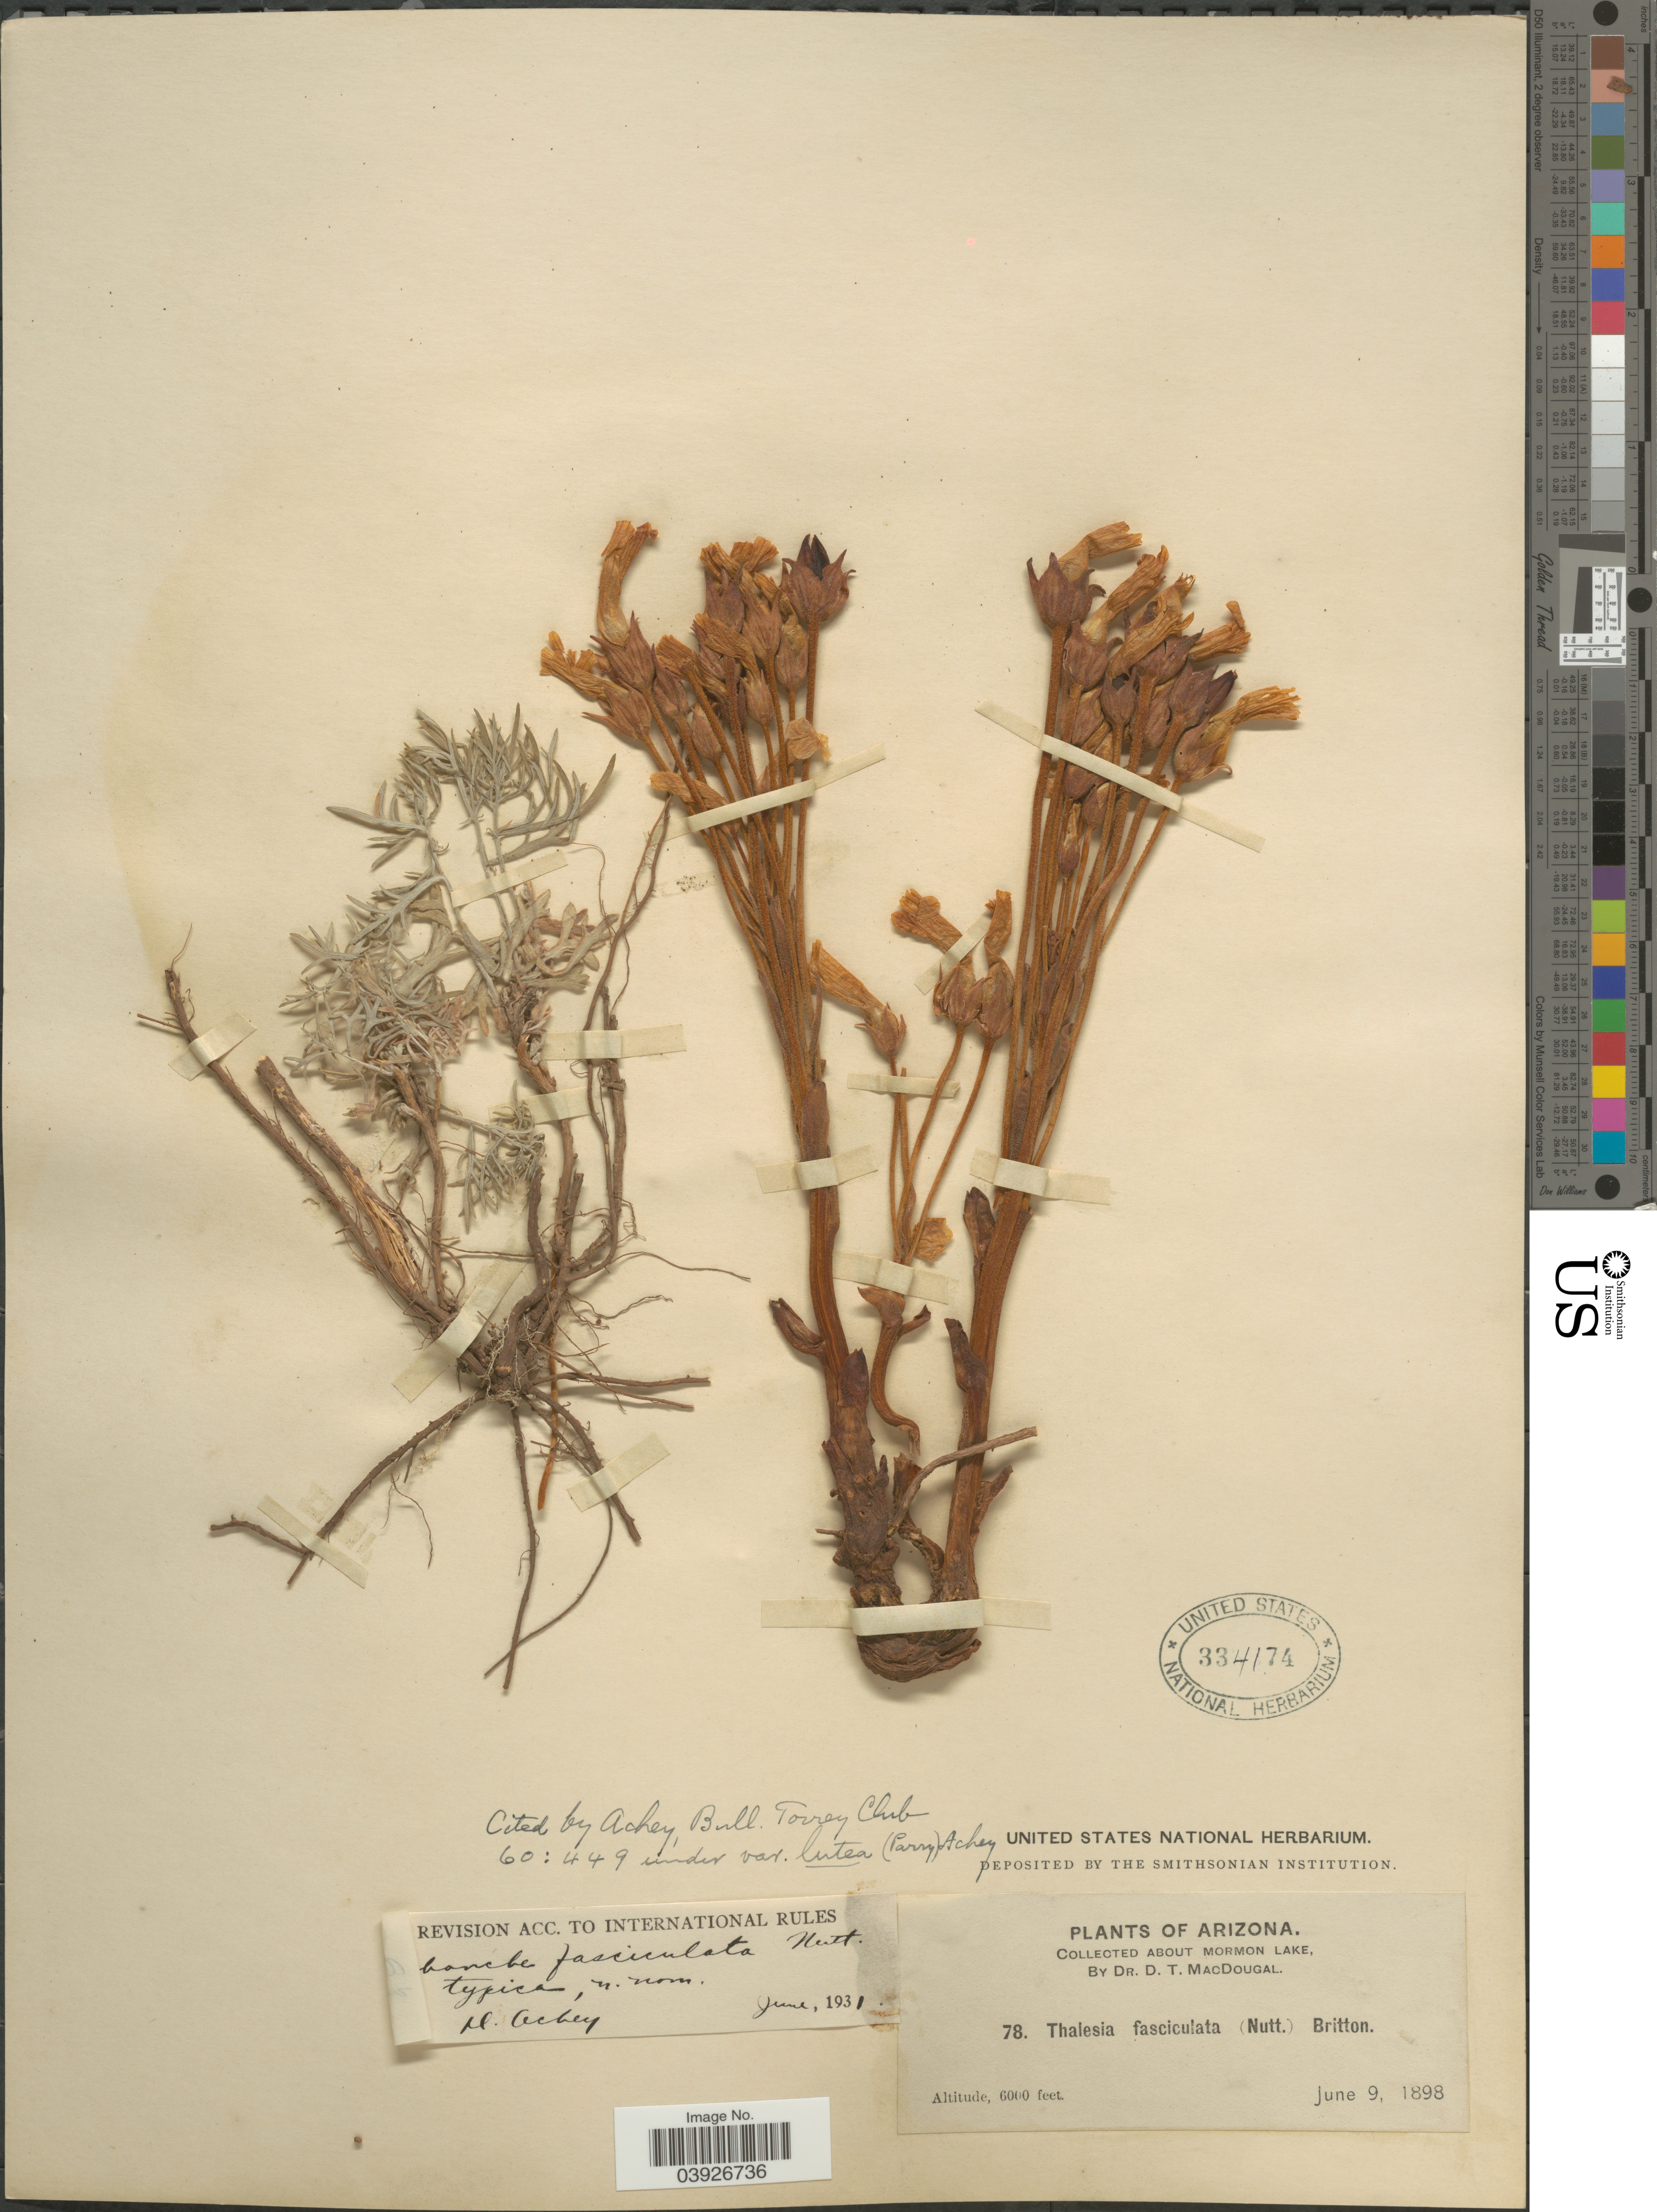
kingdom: Plantae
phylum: Tracheophyta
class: Magnoliopsida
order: Lamiales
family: Orobanchaceae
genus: Aphyllon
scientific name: Aphyllon fasciculatum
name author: (Nutt.) Torr. & A. Gray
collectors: D. T. MacDougal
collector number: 78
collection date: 1898-06-09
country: United States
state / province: Arizona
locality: About Mormon Lake.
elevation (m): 1829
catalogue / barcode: US 334174